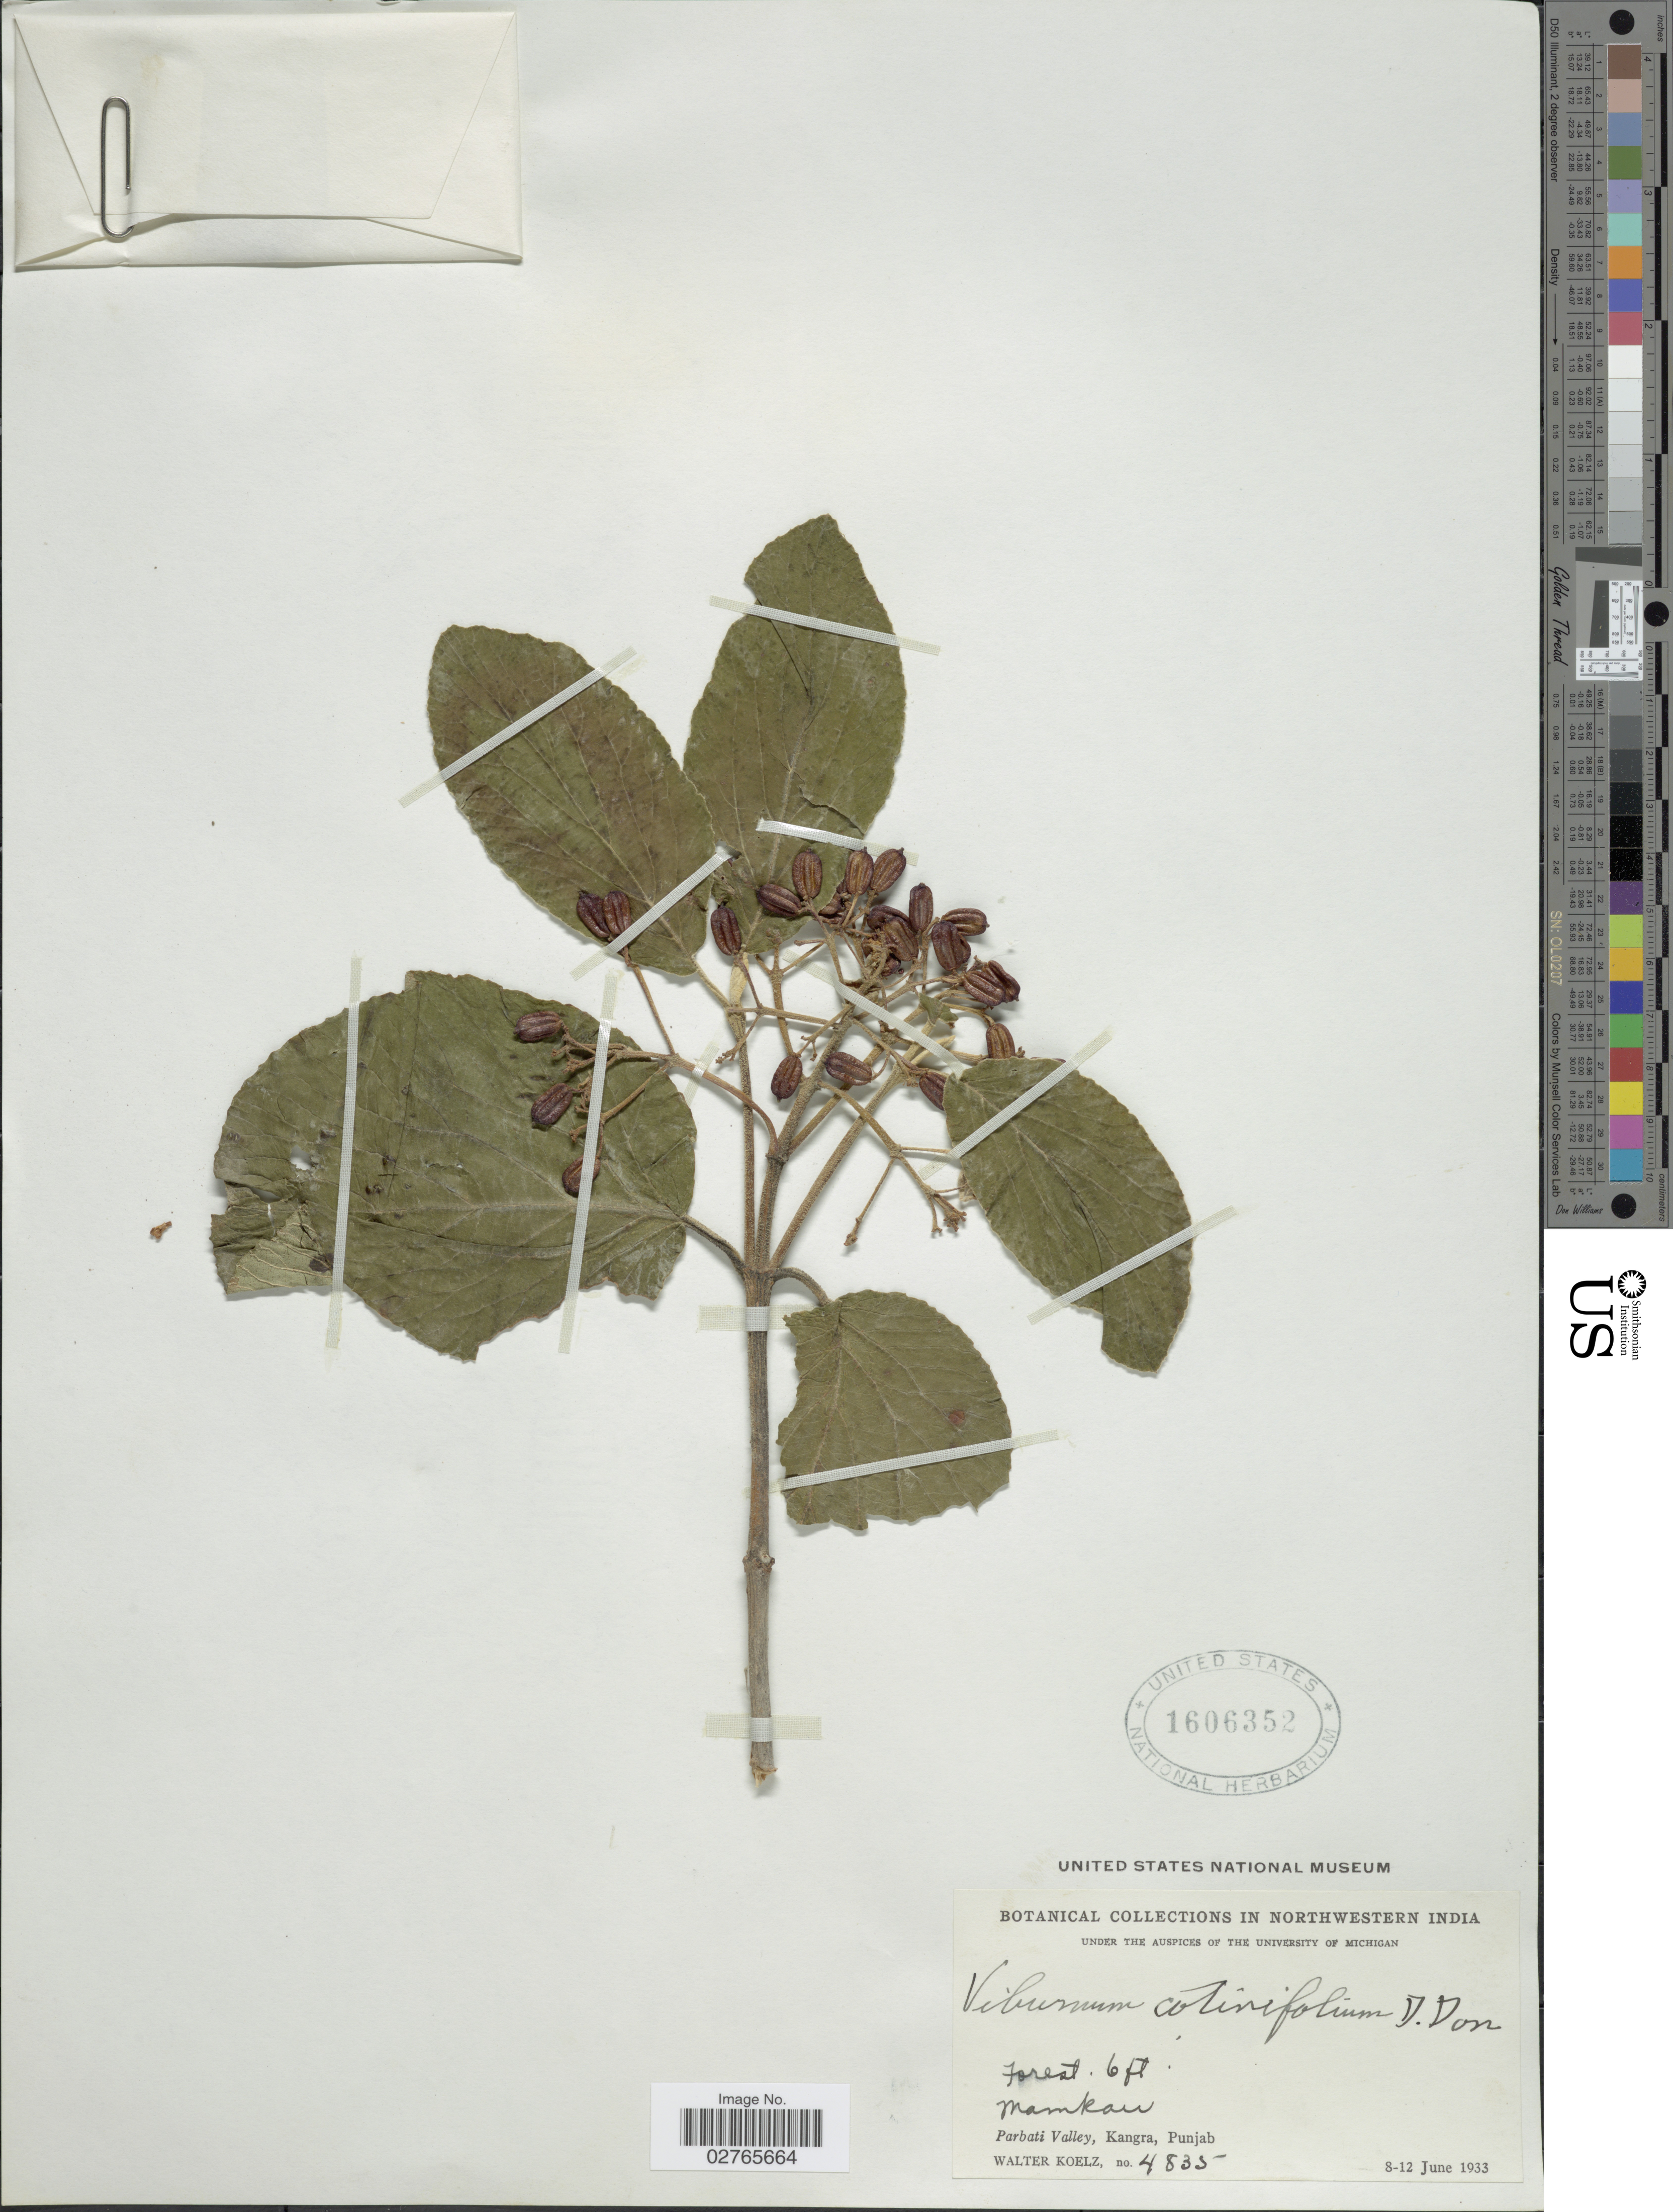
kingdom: Plantae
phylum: Tracheophyta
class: Magnoliopsida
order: Dipsacales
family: Viburnaceae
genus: Viburnum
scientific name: Viburnum cotinifolium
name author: D. Don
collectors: W. N. Koelz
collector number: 4835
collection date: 1933-06-08/1933-06-12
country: India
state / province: Punjab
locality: Northwestern India. Mamkan, Parbati Valley, Kangra.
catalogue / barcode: US 1606352